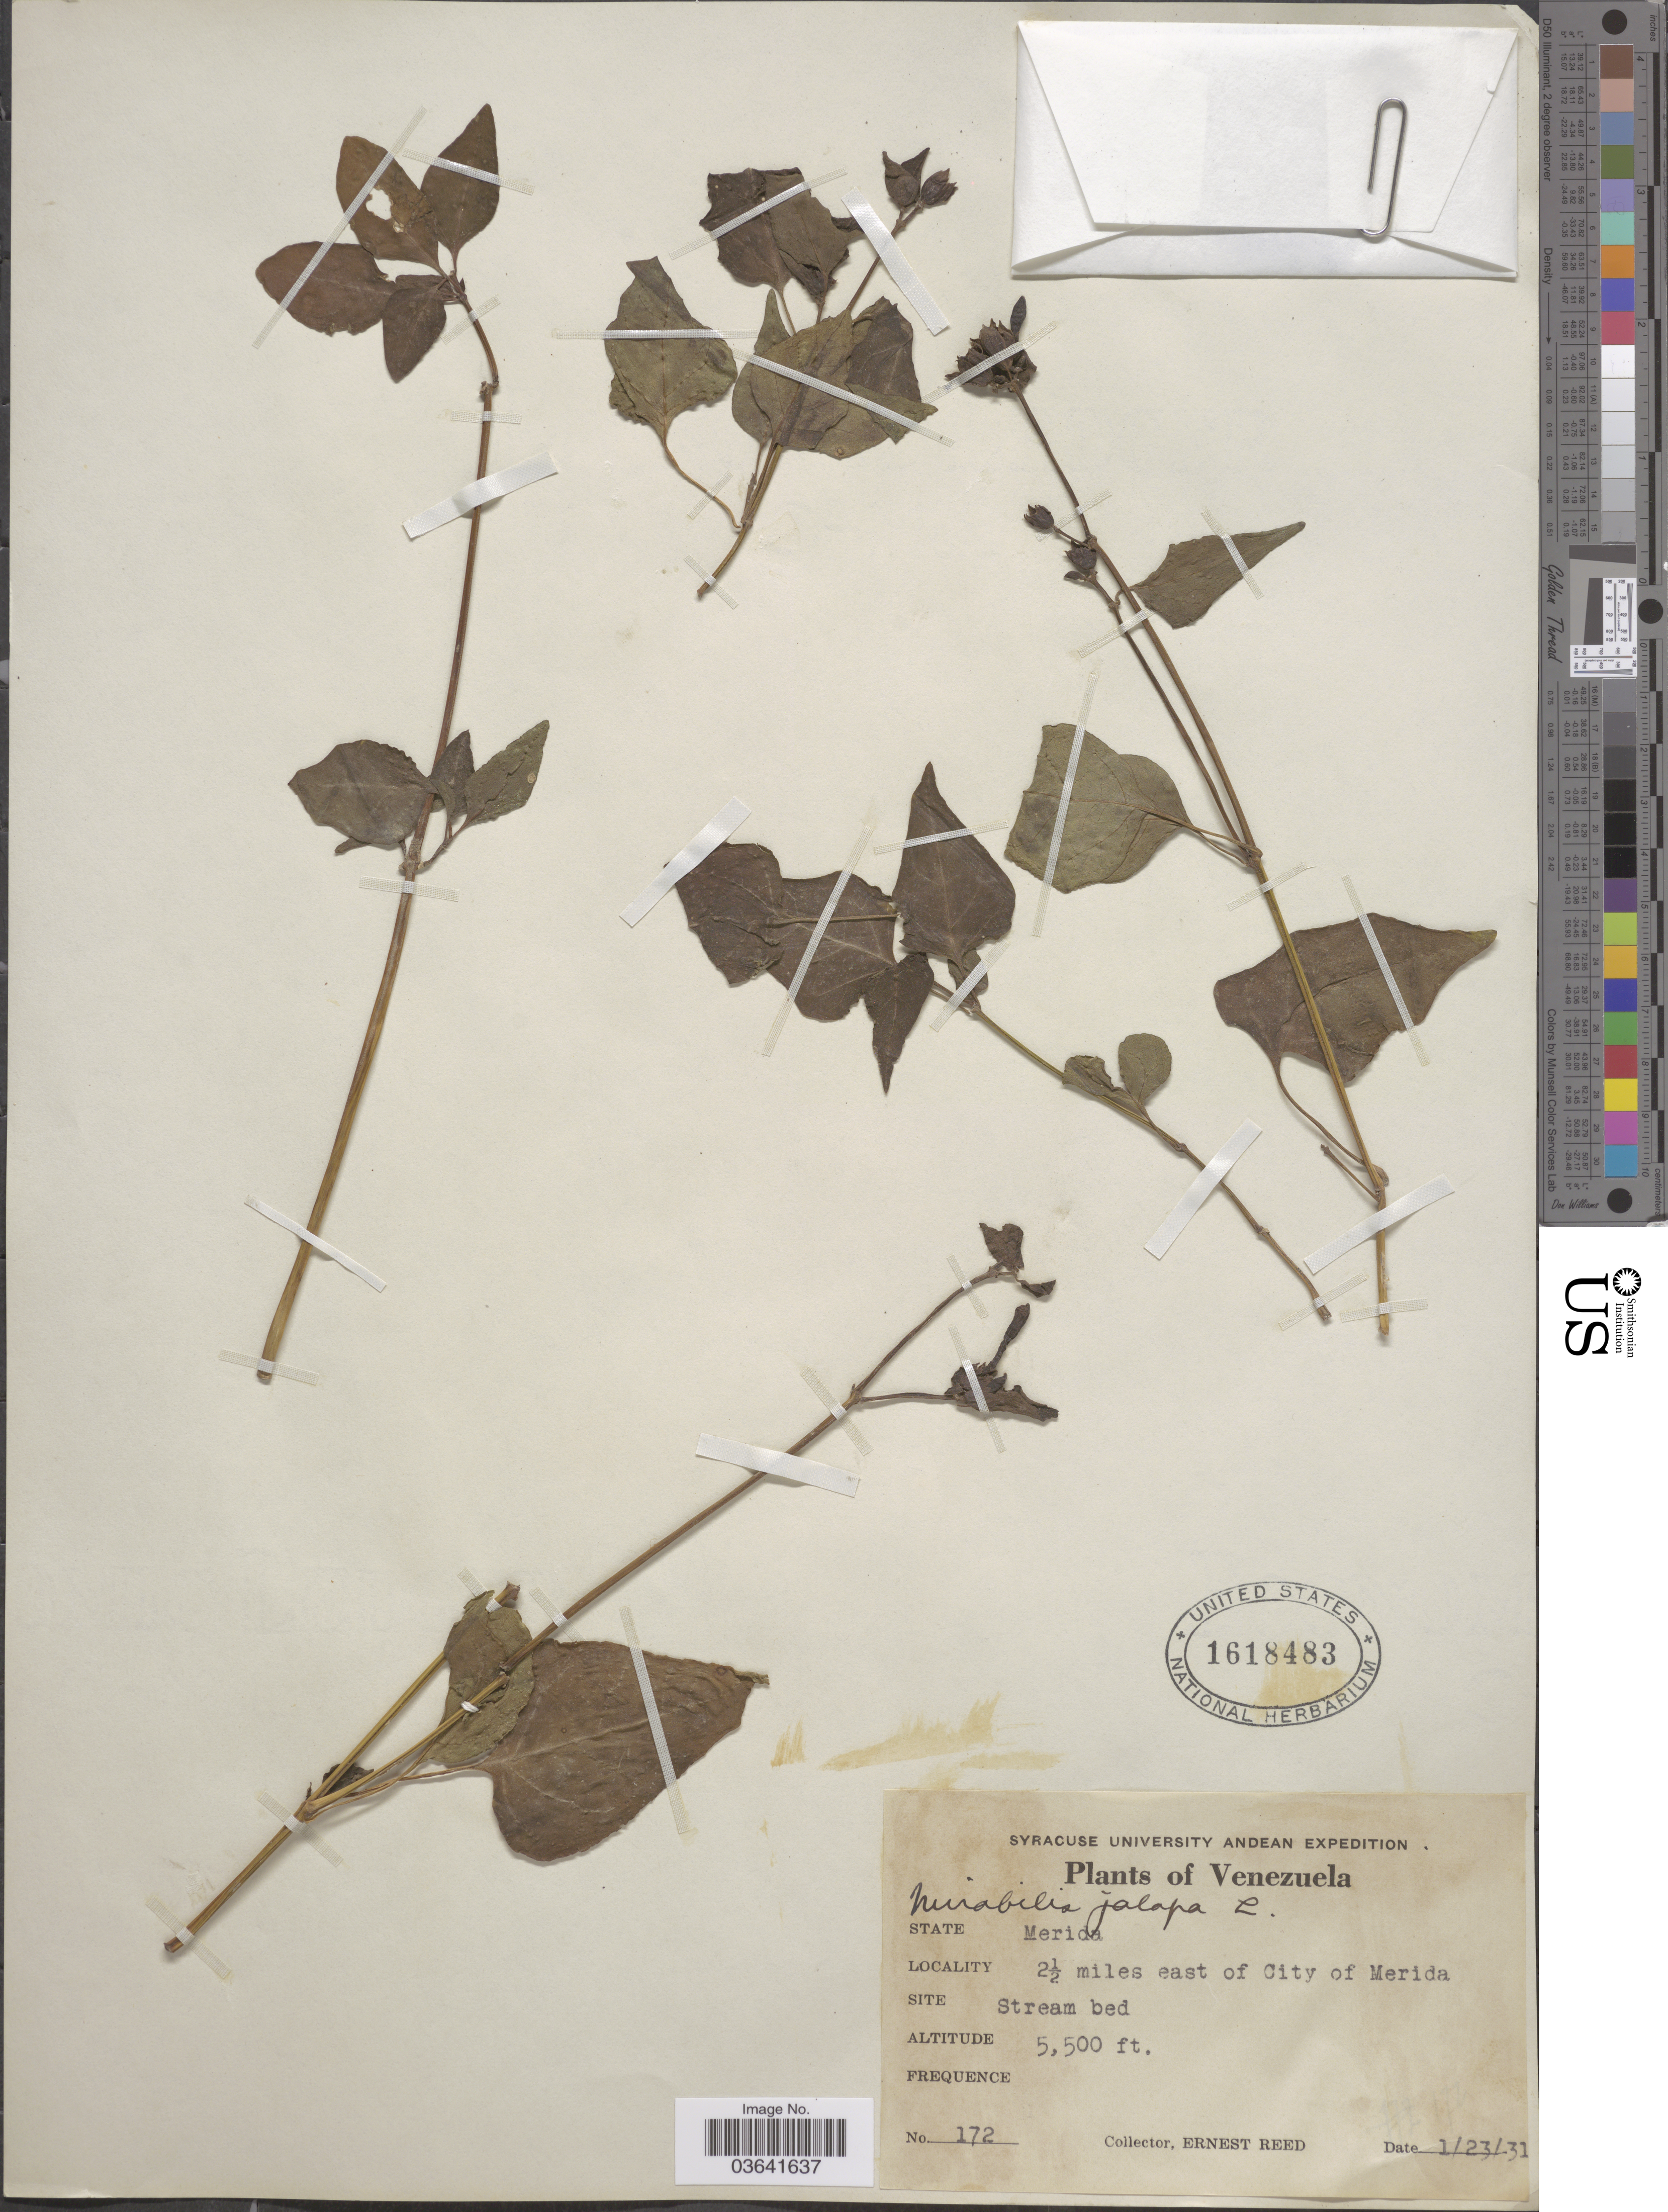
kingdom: Plantae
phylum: Tracheophyta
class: Magnoliopsida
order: Caryophyllales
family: Nyctaginaceae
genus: Mirabilis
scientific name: Mirabilis jalapa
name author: L.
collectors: E. Reed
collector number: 172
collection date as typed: Transcribed d/m/y: 23/1/31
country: Venezuela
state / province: Mérida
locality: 2½ miles east of City of Merida.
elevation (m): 1676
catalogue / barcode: US 1618483